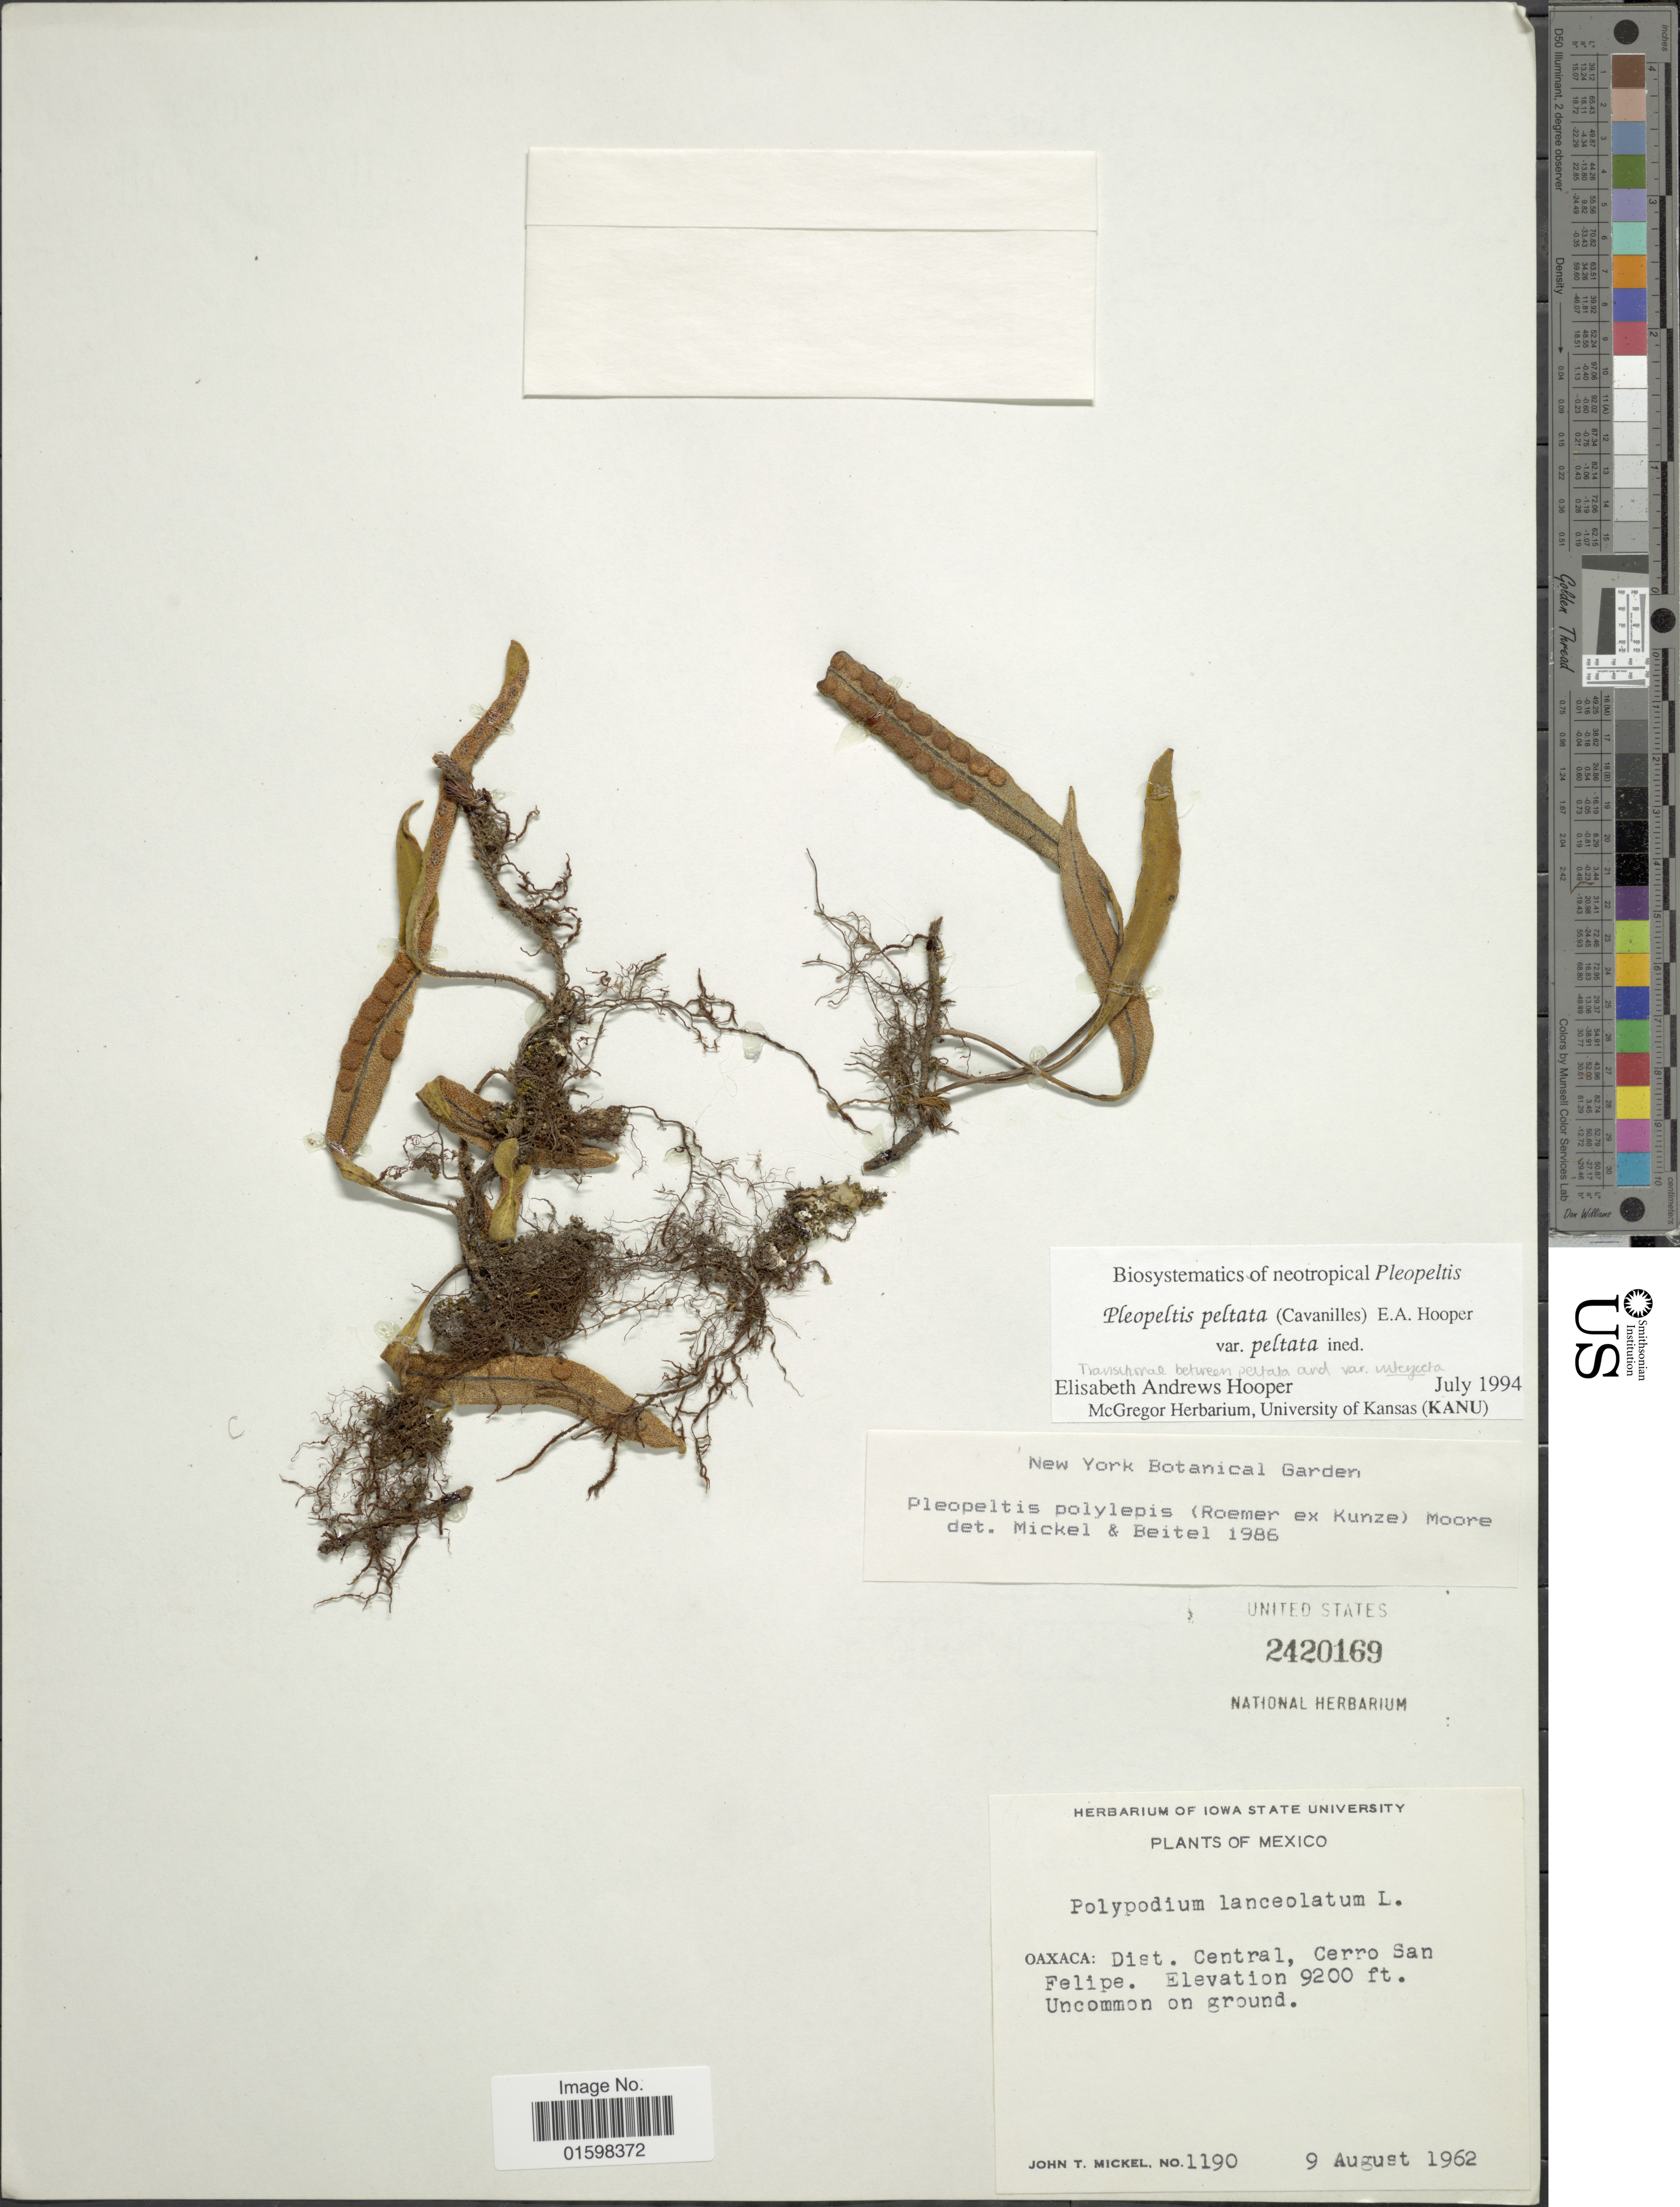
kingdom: Plantae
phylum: Tracheophyta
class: Polypodiopsida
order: Polypodiales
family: Polypodiaceae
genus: Pleopeltis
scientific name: Pleopeltis polylepis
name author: (Roem. ex Kunze) T. Moore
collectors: J. T. Mickel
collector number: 1190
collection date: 1962-08-09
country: Mexico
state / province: Oaxaca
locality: Oaxaca: Dist. Central, Cerro San Felipe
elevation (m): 2804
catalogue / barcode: US 2420169